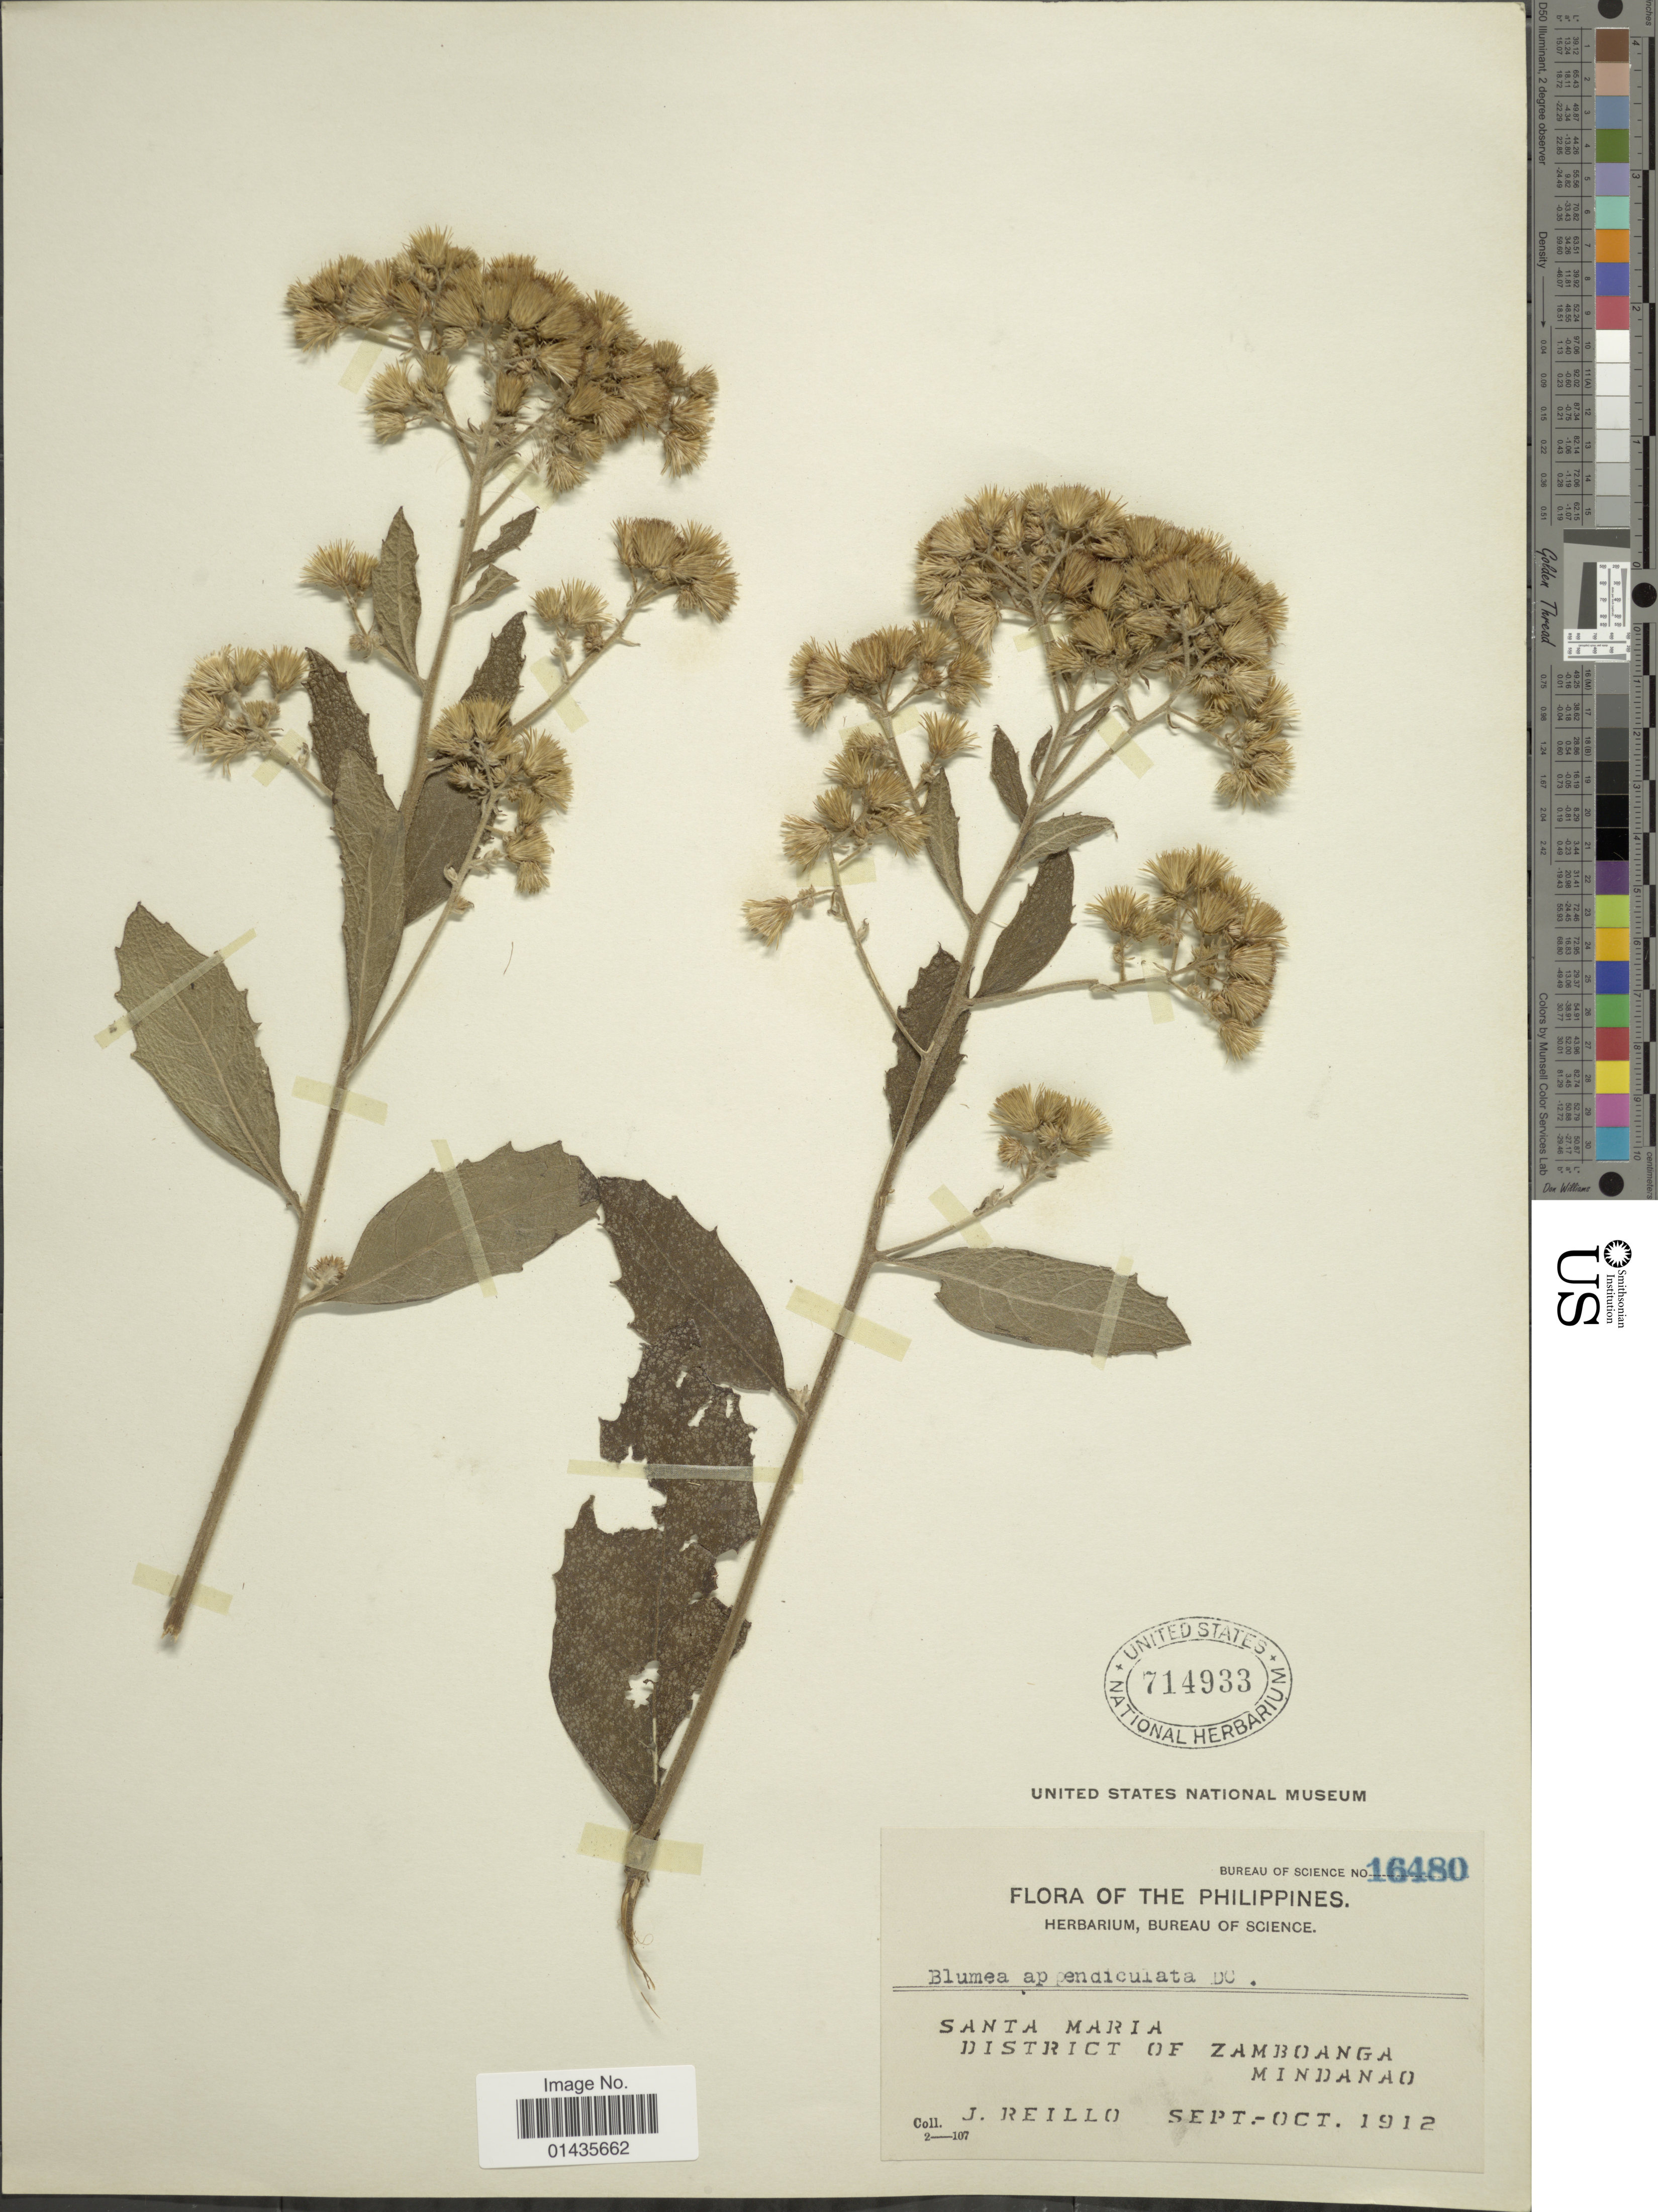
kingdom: Plantae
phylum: Tracheophyta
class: Magnoliopsida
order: Asterales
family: Asteraceae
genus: Blumea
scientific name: Blumea appendiculata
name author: DC.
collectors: J. Reillo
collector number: Bureau of Science 16480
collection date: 1912-09/1912-10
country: Philippines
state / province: Zamboanga Peninsula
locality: Santa Maria, District of Zamboanga, Mindanao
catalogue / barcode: US 714933